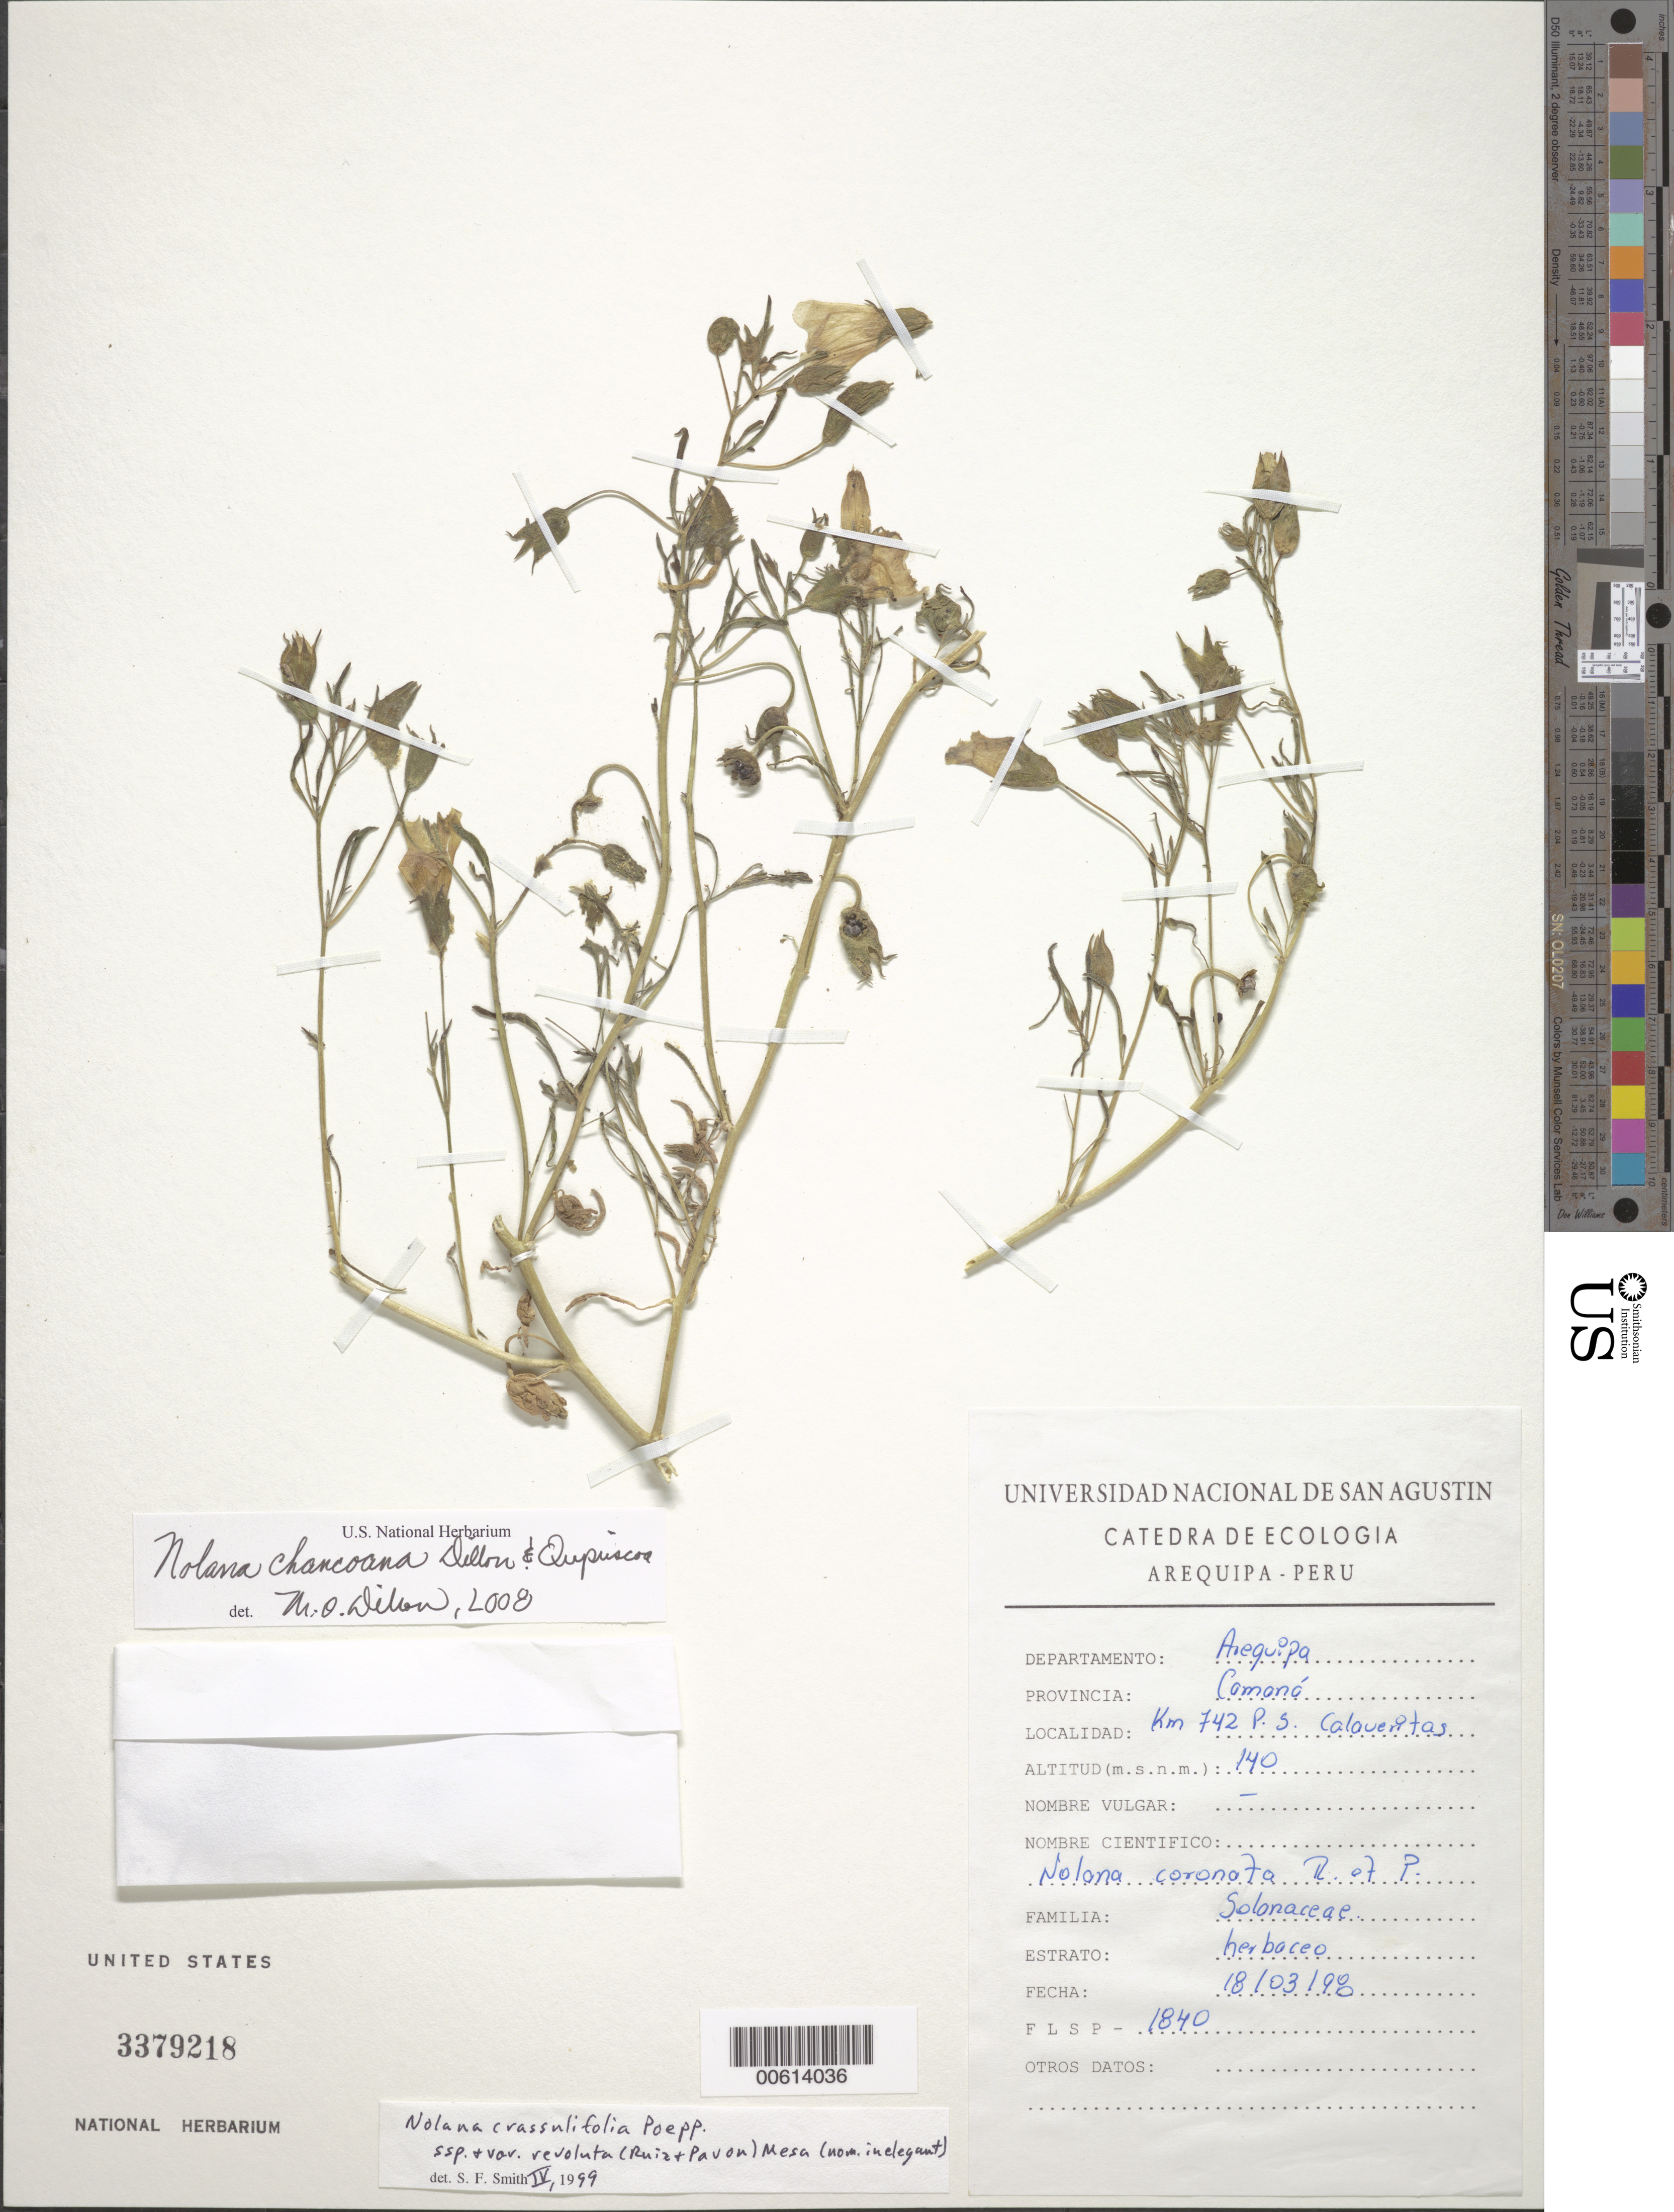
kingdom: Plantae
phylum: Tracheophyta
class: Magnoliopsida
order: Solanales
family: Solanaceae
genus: Nolana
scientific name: Nolana crassulifolia subsp. revoluta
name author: (Ruiz & Pav.) Mesa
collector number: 1840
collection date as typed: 18 Mar 1998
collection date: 1998-03-18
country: Peru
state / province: Arequipa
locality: Camaná, Alto Chira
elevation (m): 900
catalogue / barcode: US 3379218